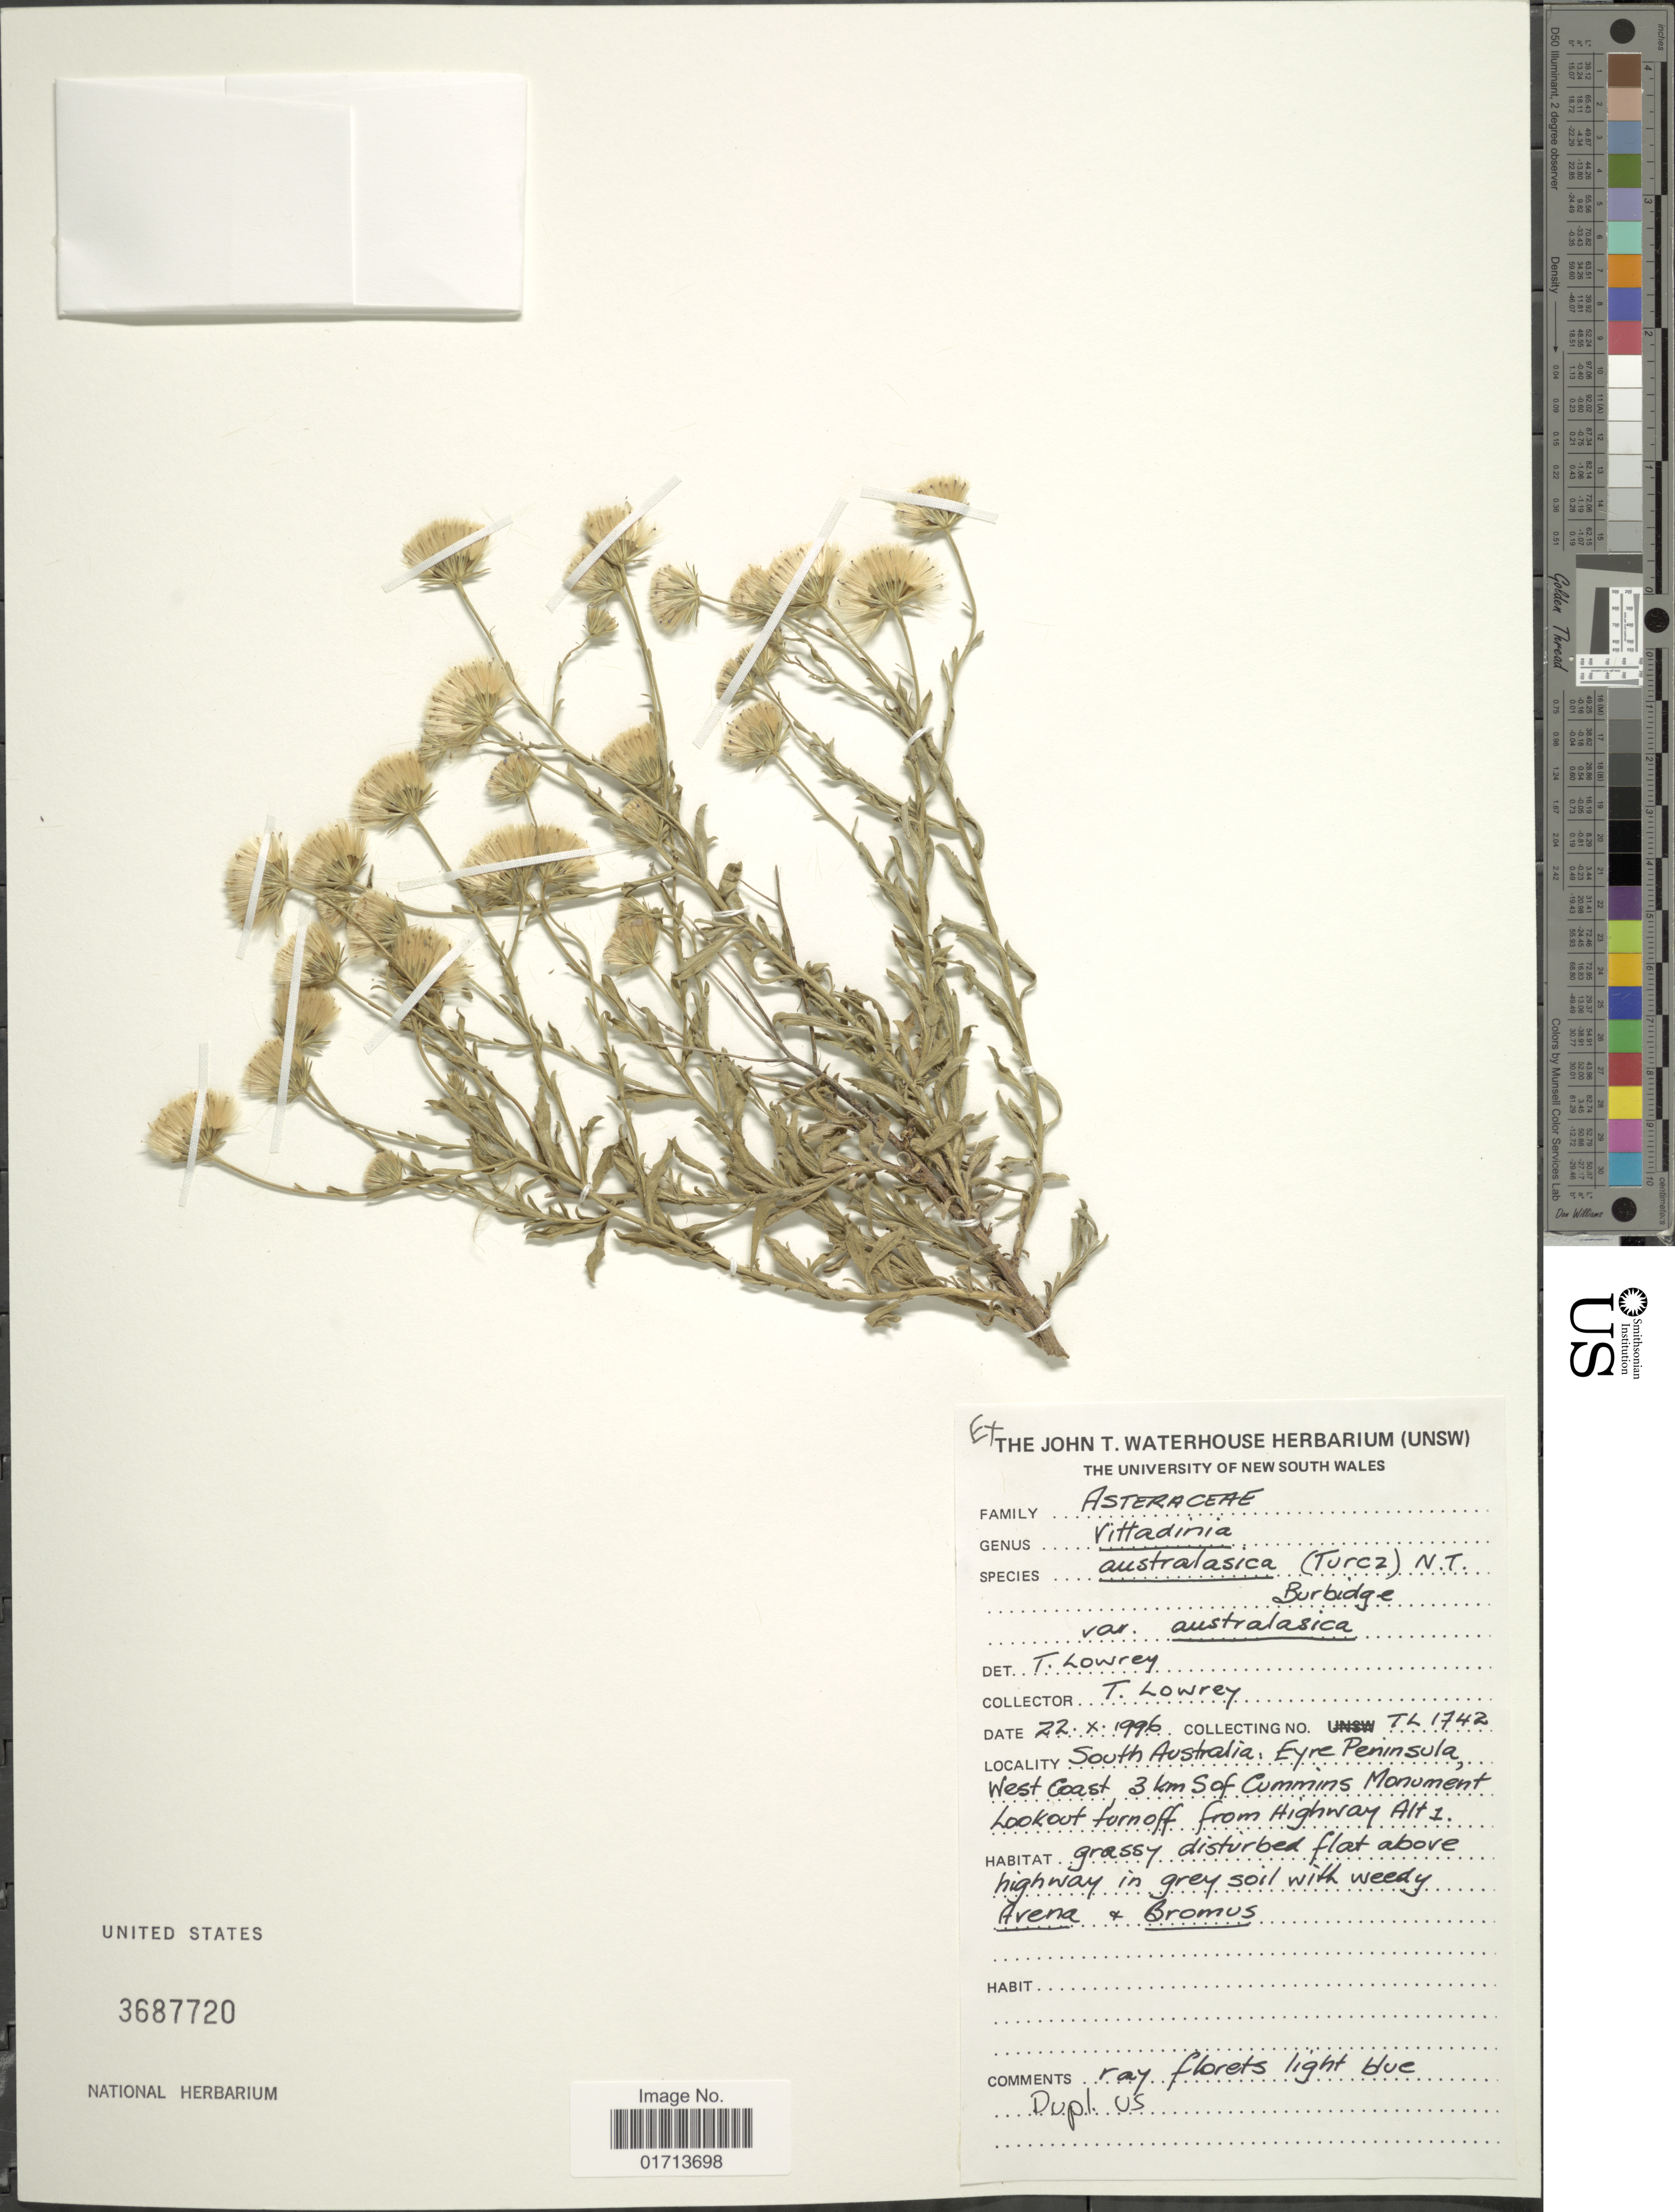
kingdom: Plantae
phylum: Tracheophyta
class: Magnoliopsida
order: Asterales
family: Asteraceae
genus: Vittadinia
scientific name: Vittadinia australasica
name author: (Turcz.) N.T. Burb.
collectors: T. Lowrey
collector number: TL1742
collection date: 1996-10-22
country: Australia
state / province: South Australia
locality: Eyre Peninsula, West Coast, 3 km S of Cummins Monument Lookout turnoff from Highway Alt 1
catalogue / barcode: US 3687720